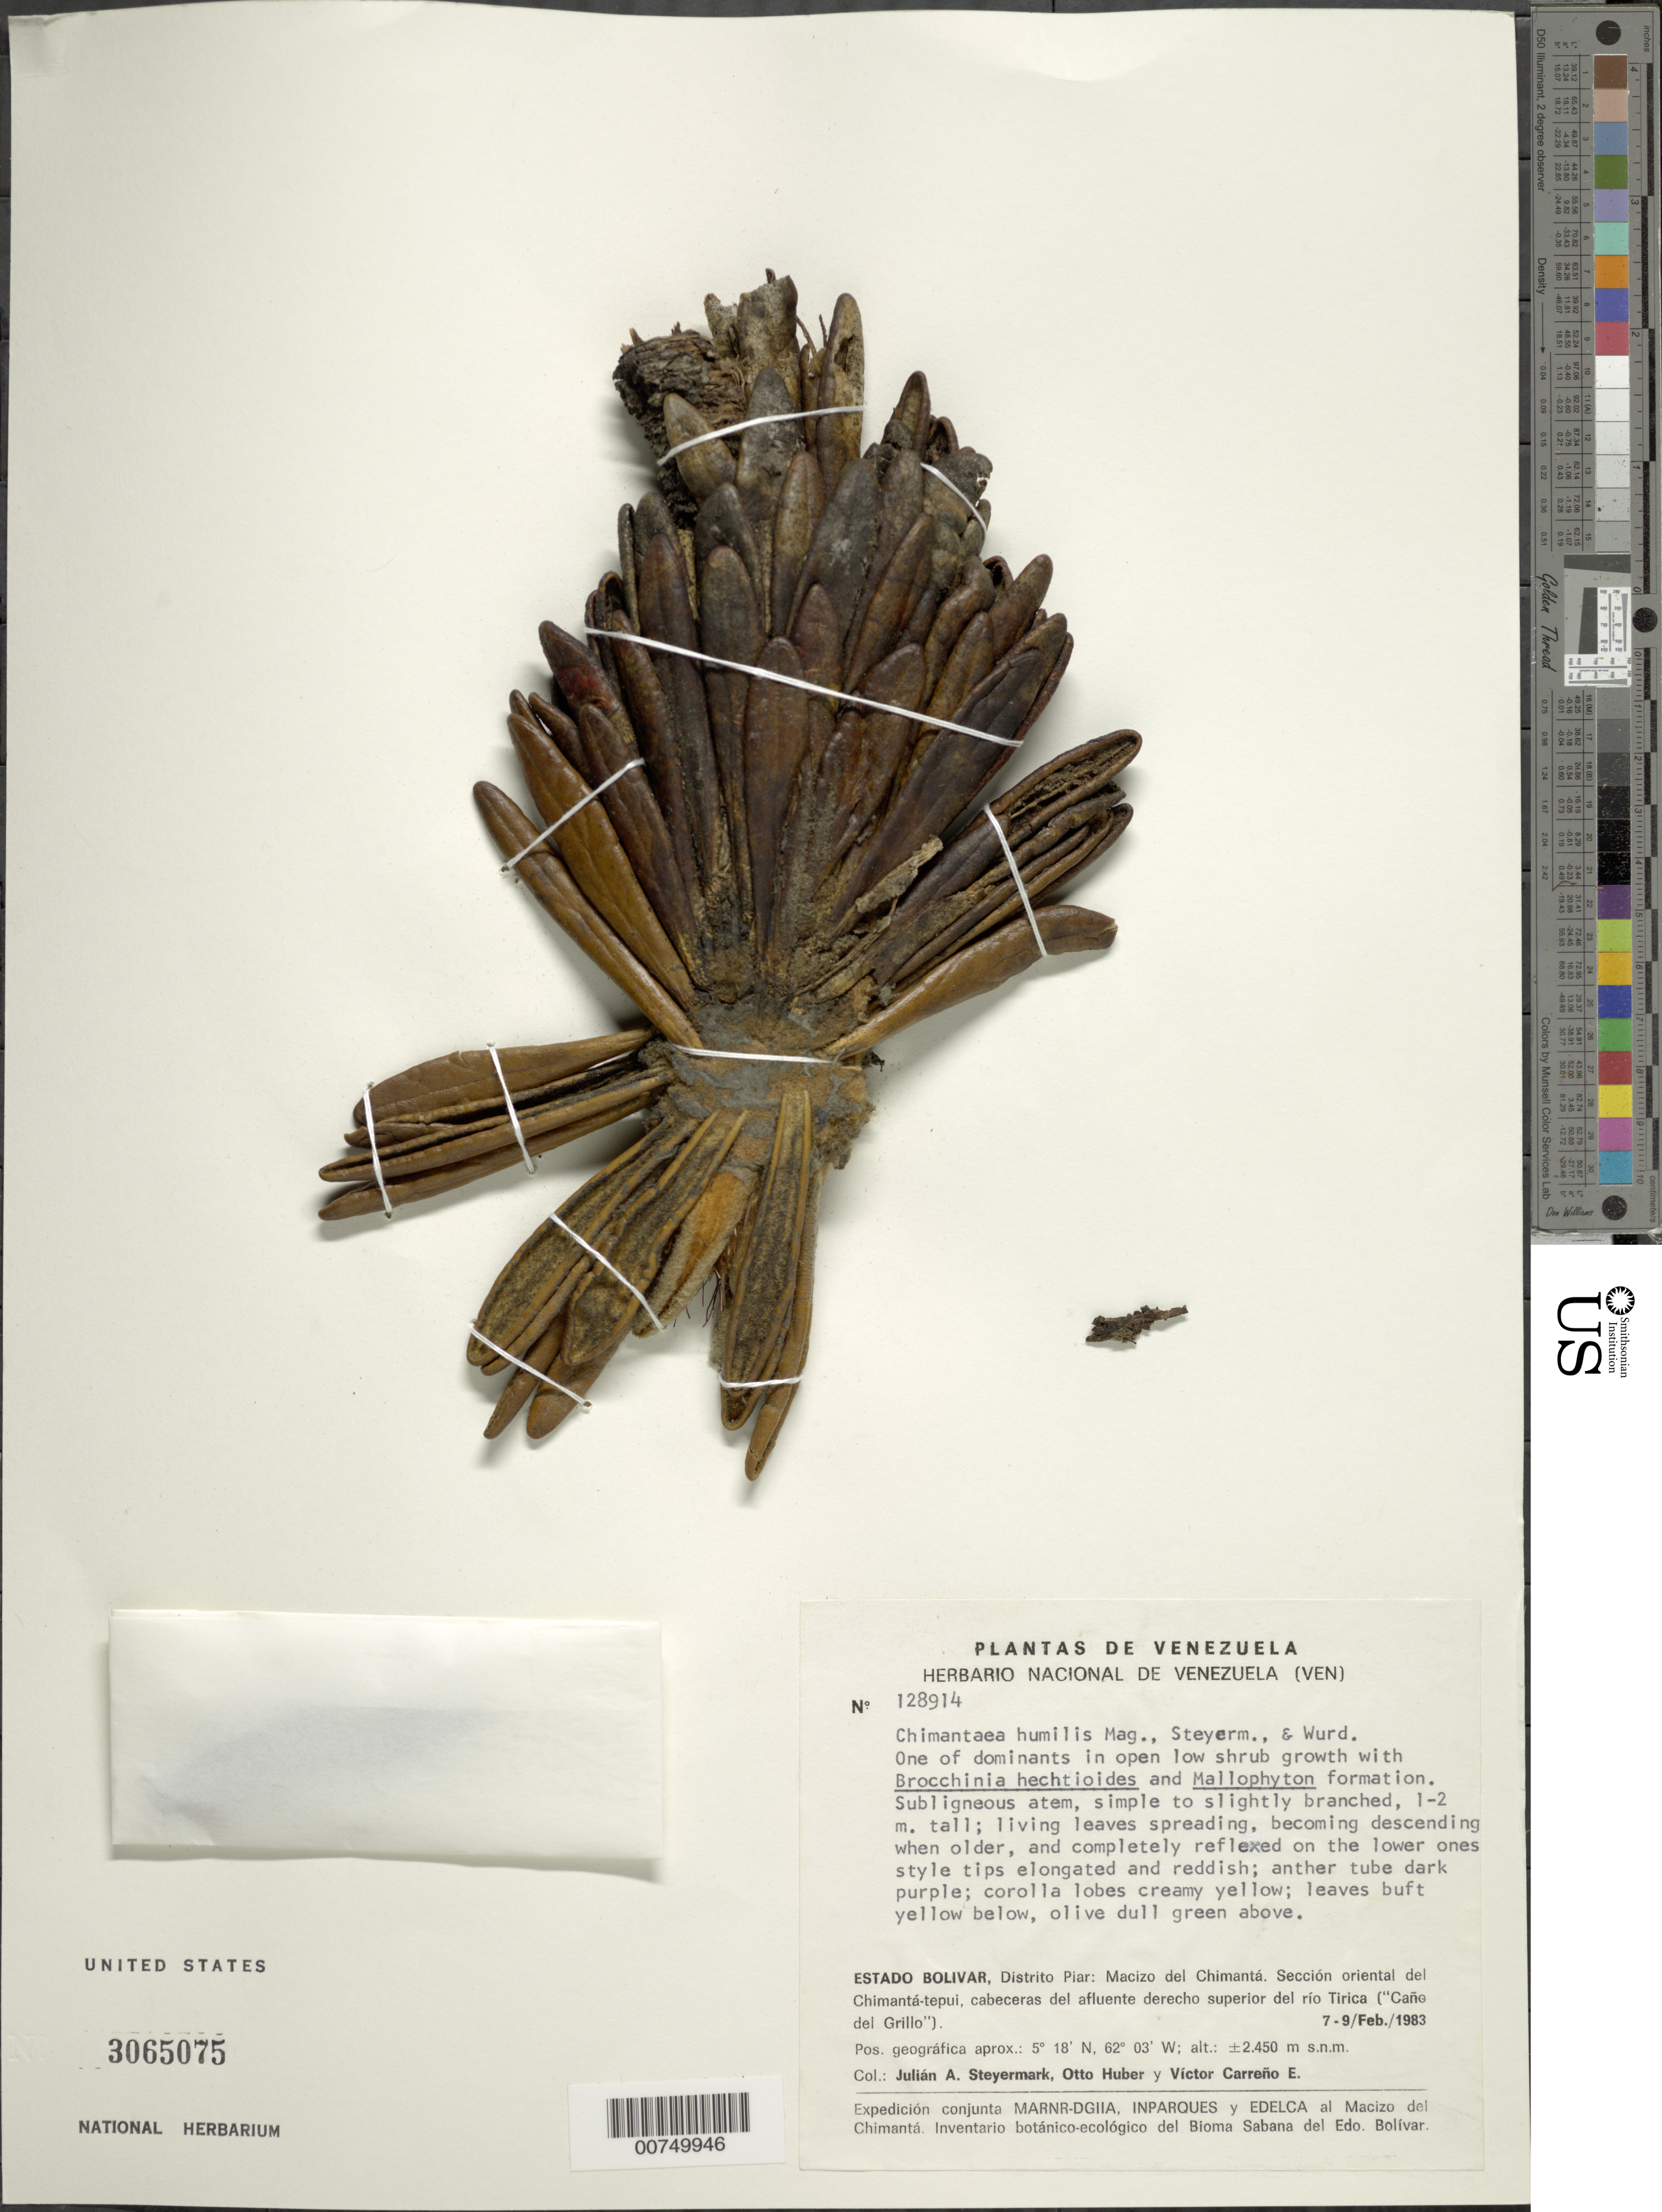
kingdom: Plantae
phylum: Tracheophyta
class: Magnoliopsida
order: Asterales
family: Asteraceae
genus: Chimantaea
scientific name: Chimantaea humilis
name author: Maguire et al.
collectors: J. Steyermark, O. Huber & V. Carreño E.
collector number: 128914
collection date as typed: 7-Feb-83 to 9-Feb-83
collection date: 1983-02-07/1983-02-09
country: Venezuela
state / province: Bolívar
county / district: Piar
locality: Macizo del Chimantá, sect. oriental del Chimantá-tepuí, cabeceras del afluente derecho superíor del Río Tirica (Caño del Grillo)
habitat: Open low shrub growth with Brocchinia hechtioides and Mallophyton formation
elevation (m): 2450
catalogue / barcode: US 3065075